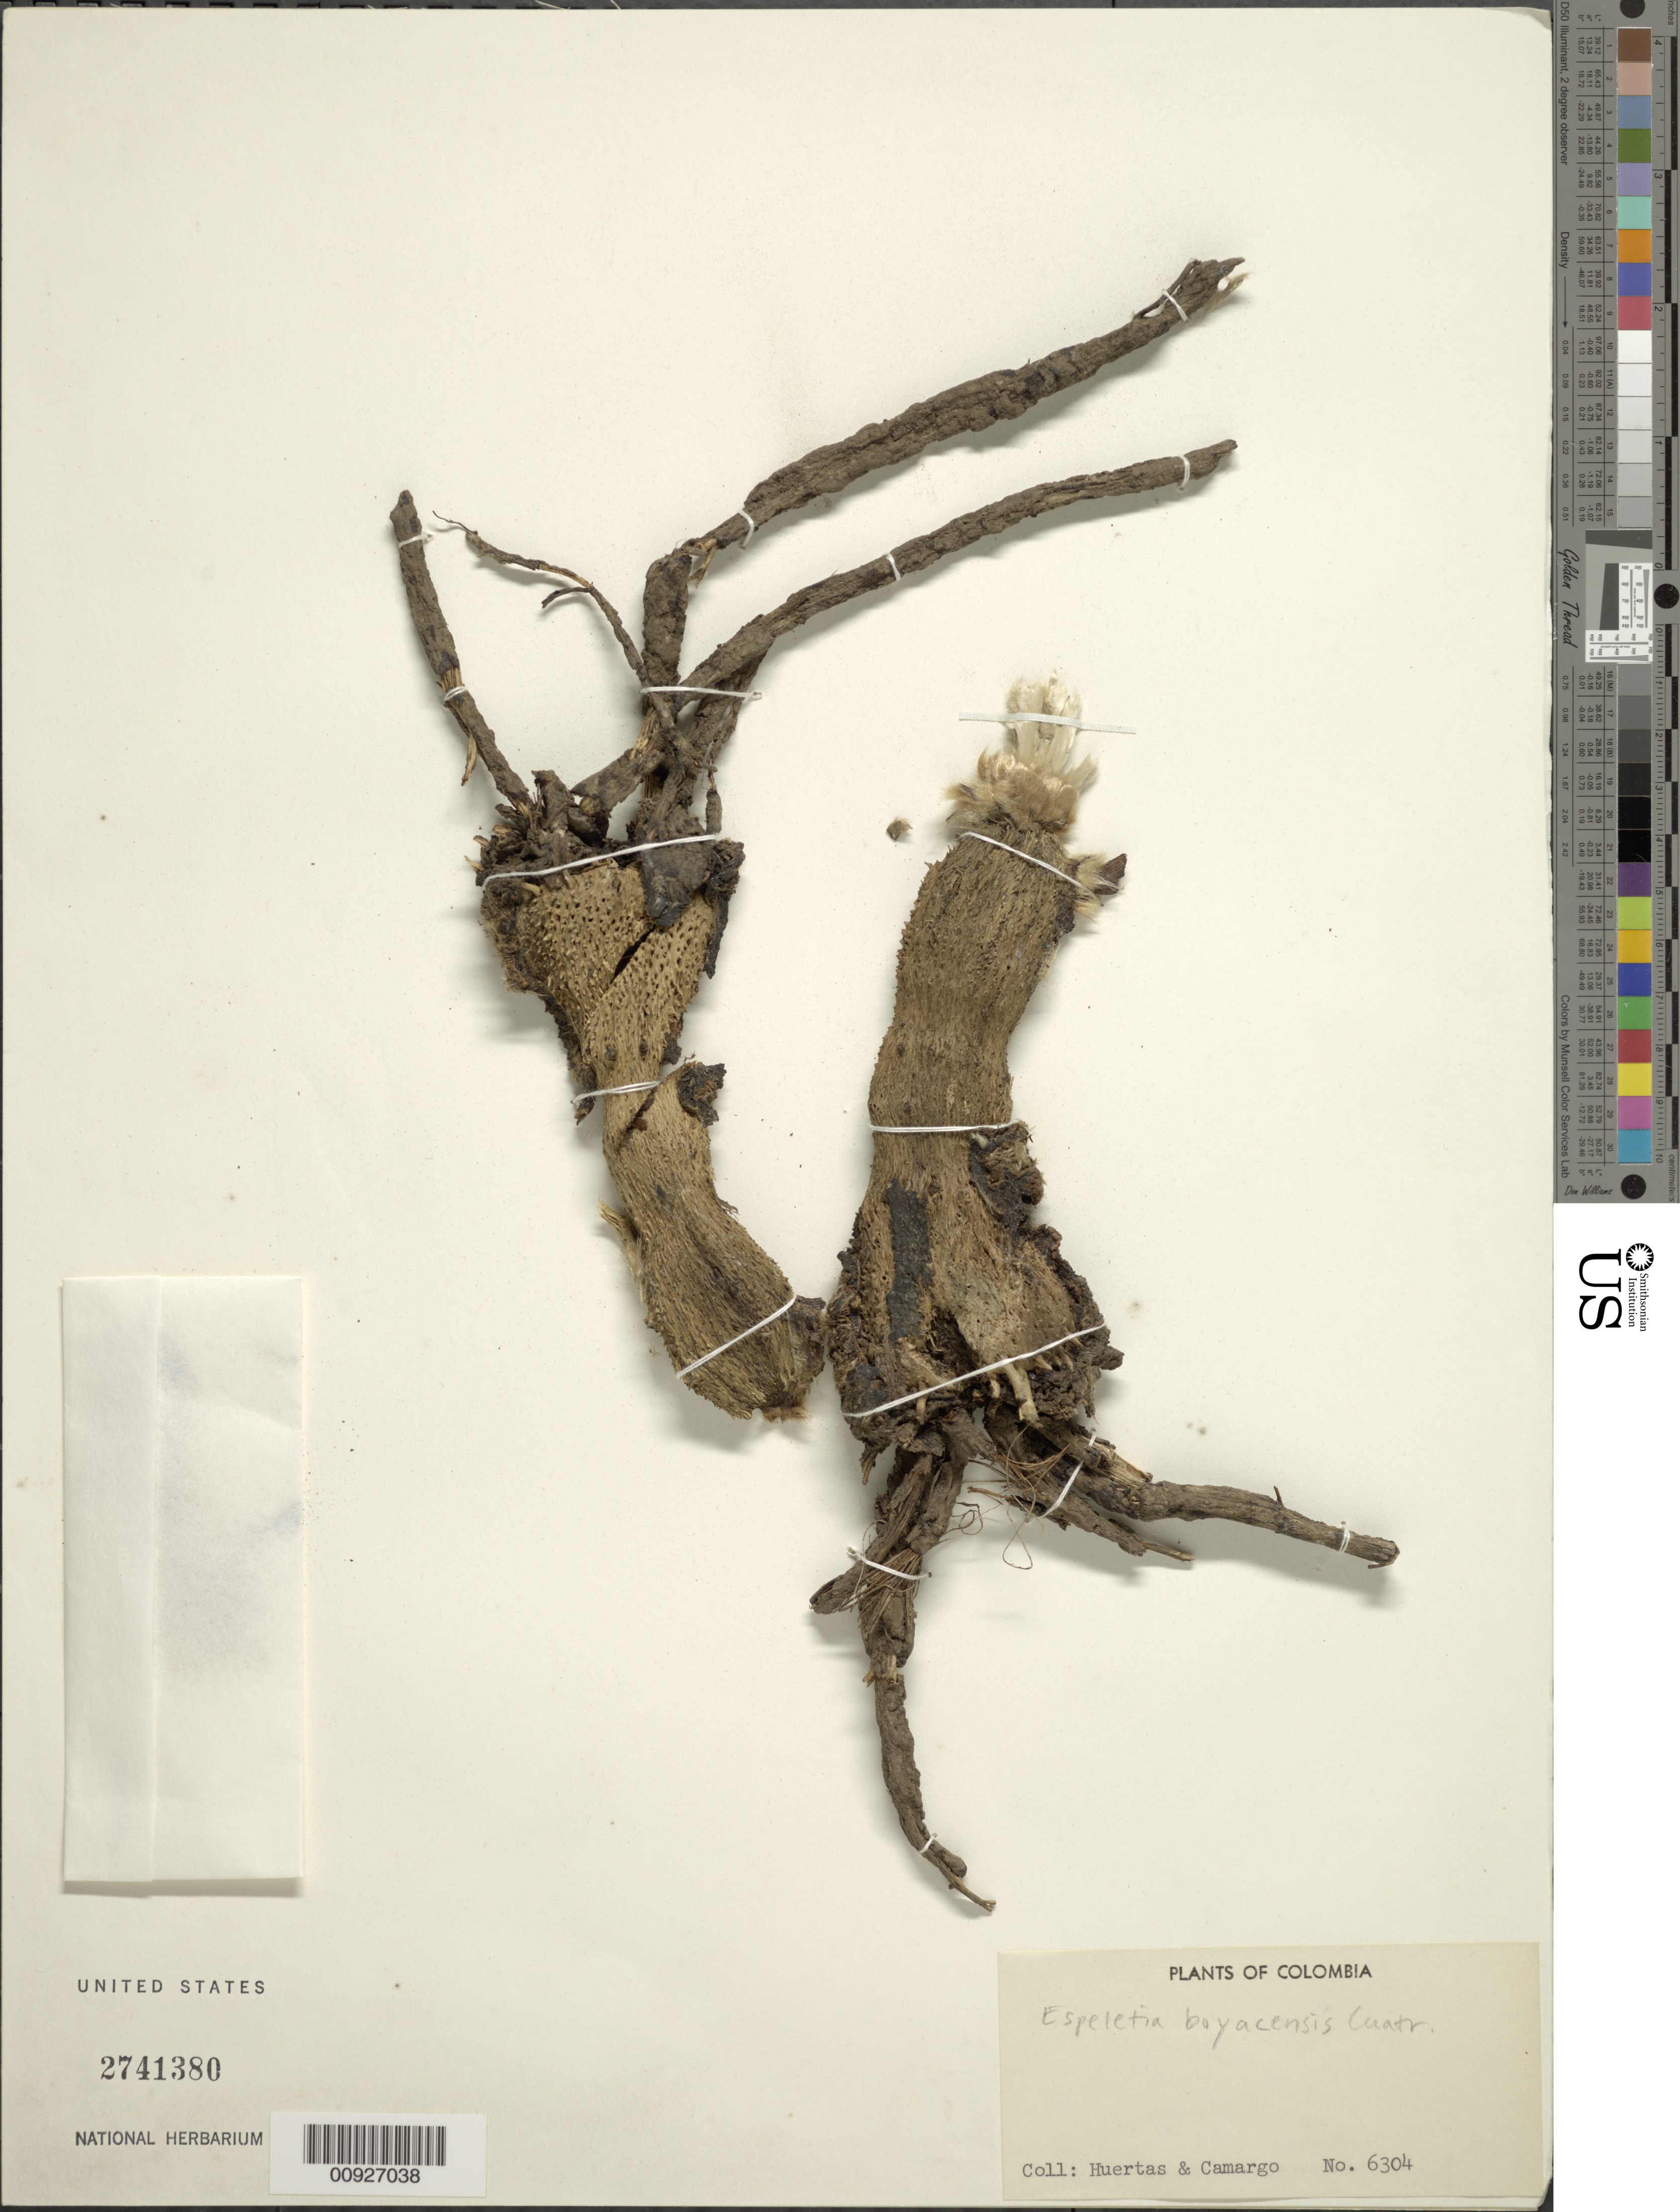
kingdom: Plantae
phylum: Tracheophyta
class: Magnoliopsida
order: Asterales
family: Asteraceae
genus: Espeletia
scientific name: Espeletia boyacensis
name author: Cuatrec.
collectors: G. Huertas & L. A. Camargo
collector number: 6304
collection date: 1965-10-20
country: Colombia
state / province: Boyacá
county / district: Arcabuco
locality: Páramo de Arcabuco. Alrededores de la población.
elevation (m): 2739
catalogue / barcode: US 2741380